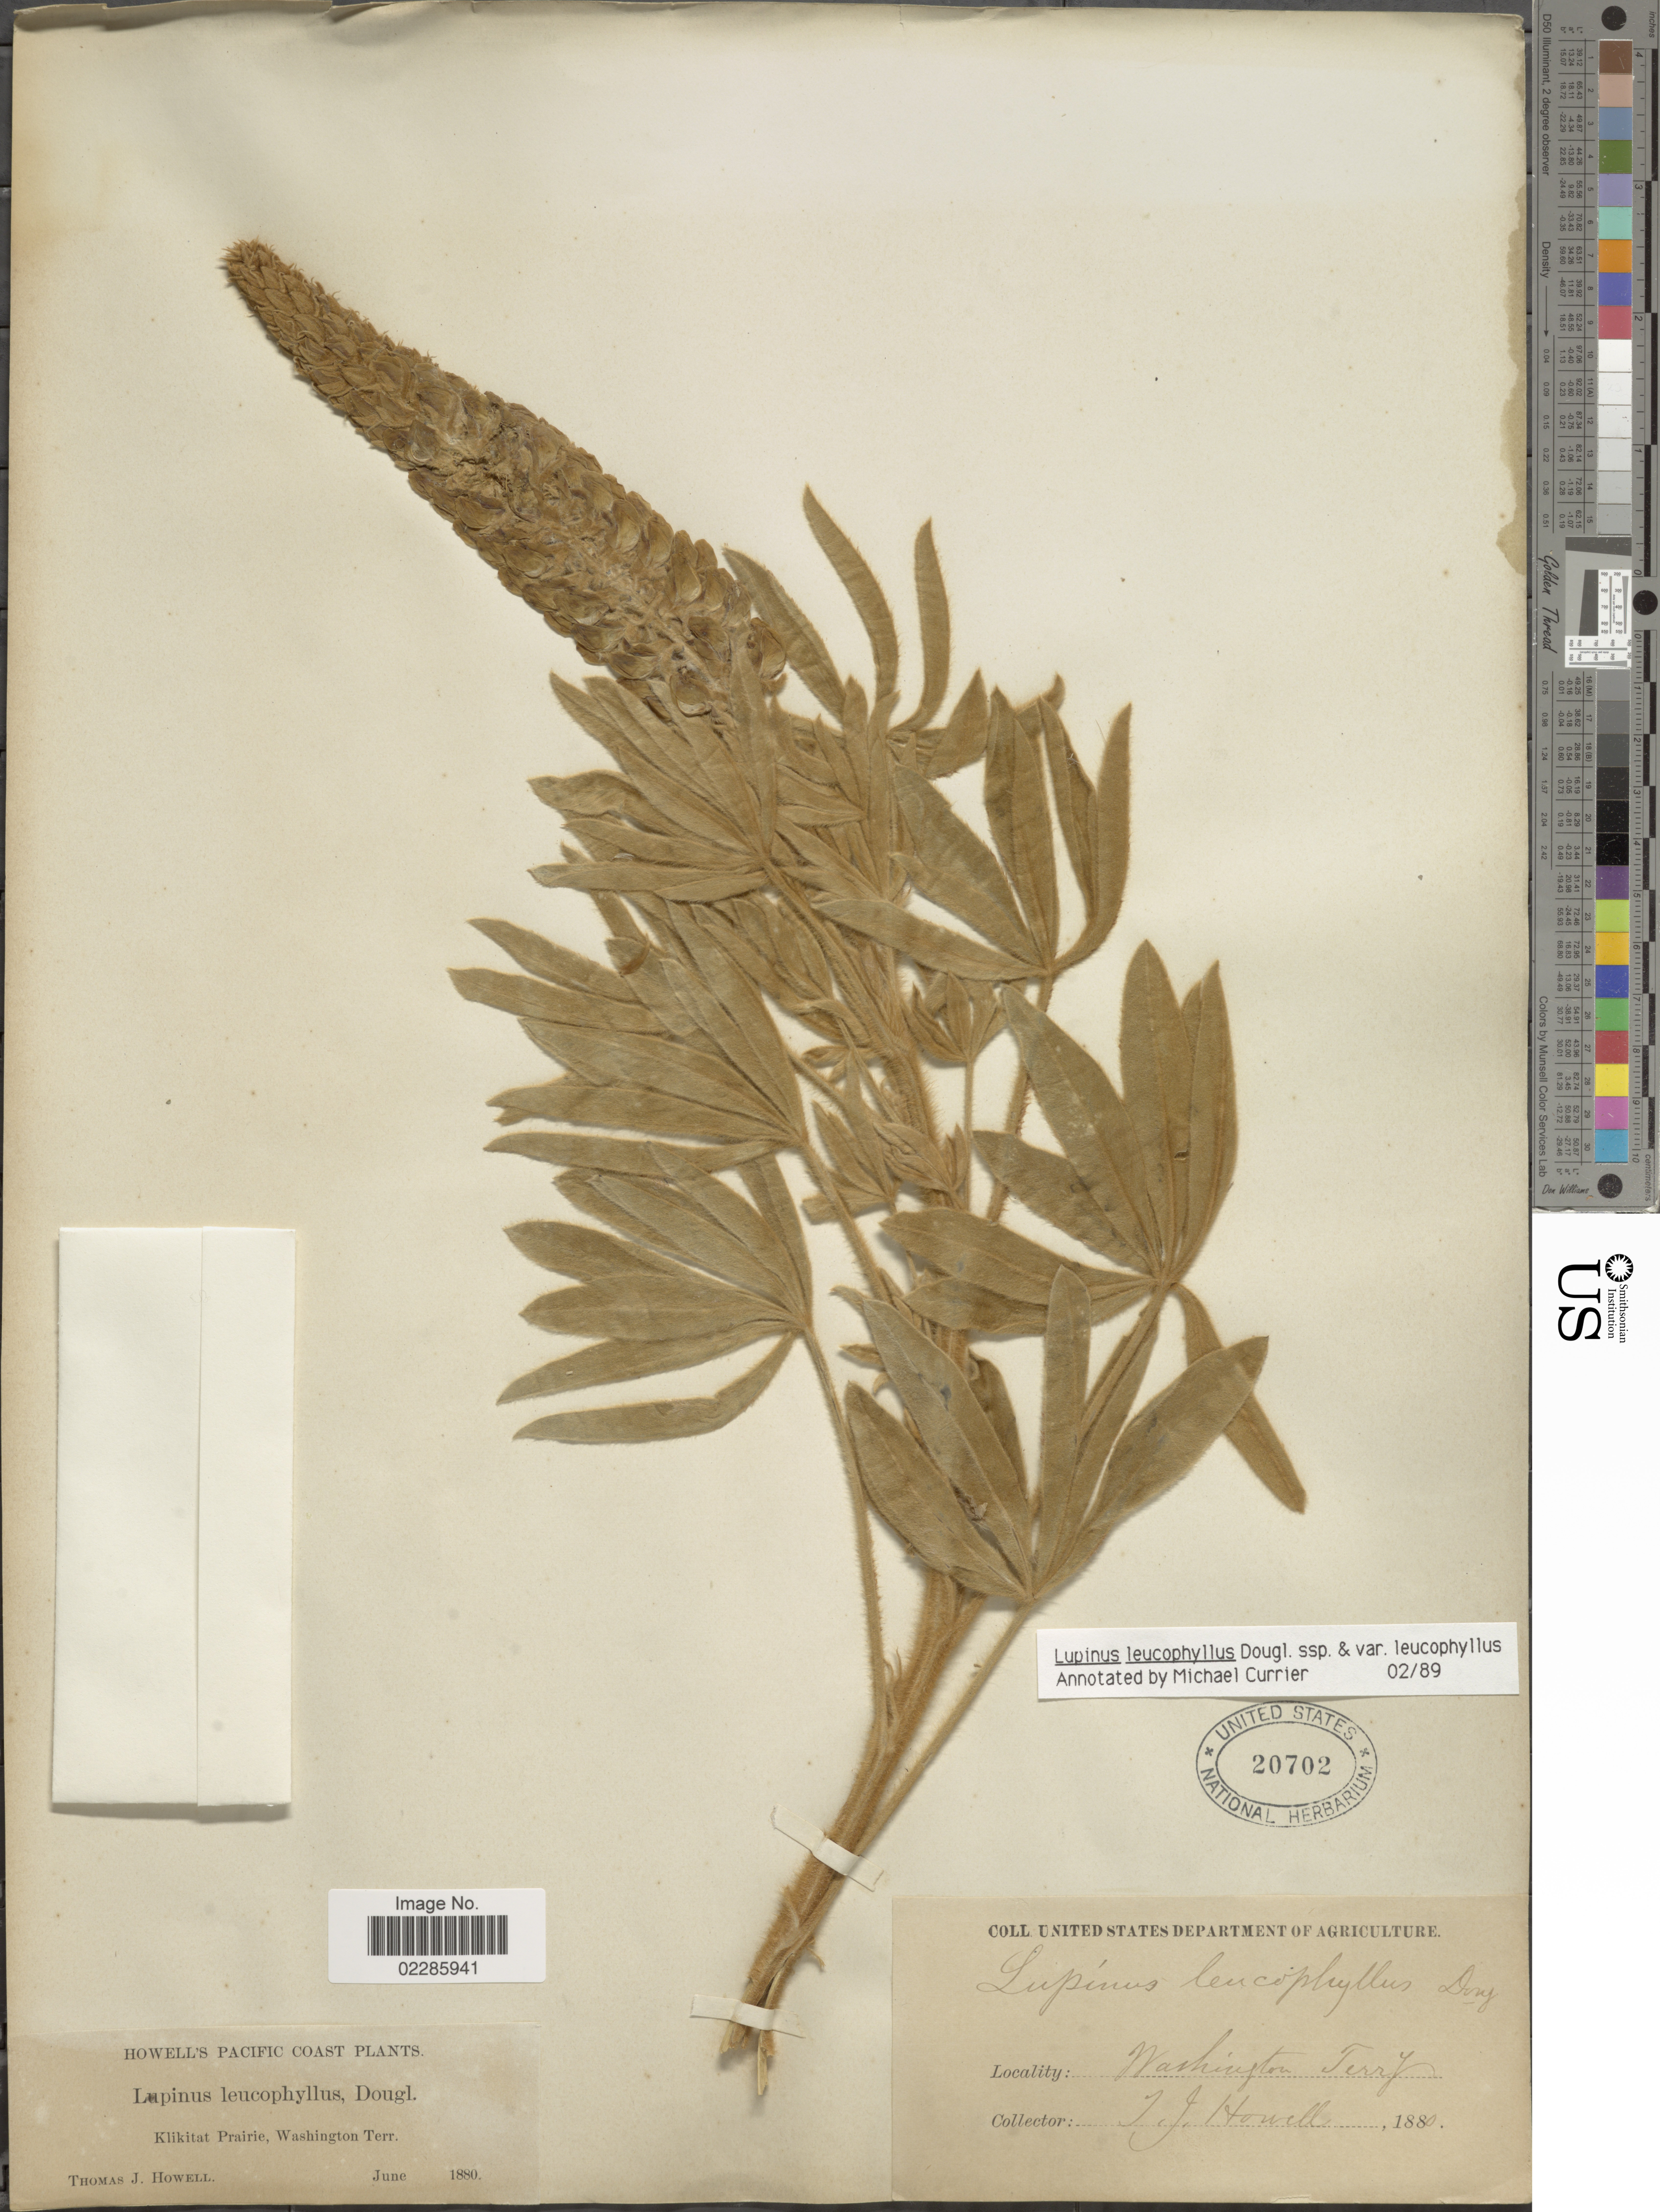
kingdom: Plantae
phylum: Tracheophyta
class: Magnoliopsida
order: Fabales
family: Fabaceae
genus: Lupinus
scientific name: Lupinus leucophyllus var. leucophyllus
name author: Douglas ex Lindl.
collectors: T. J. Howell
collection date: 1880-06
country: United States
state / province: Washington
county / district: Klickitat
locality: Pacific Coast, Klikitat Prairie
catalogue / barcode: US 20702